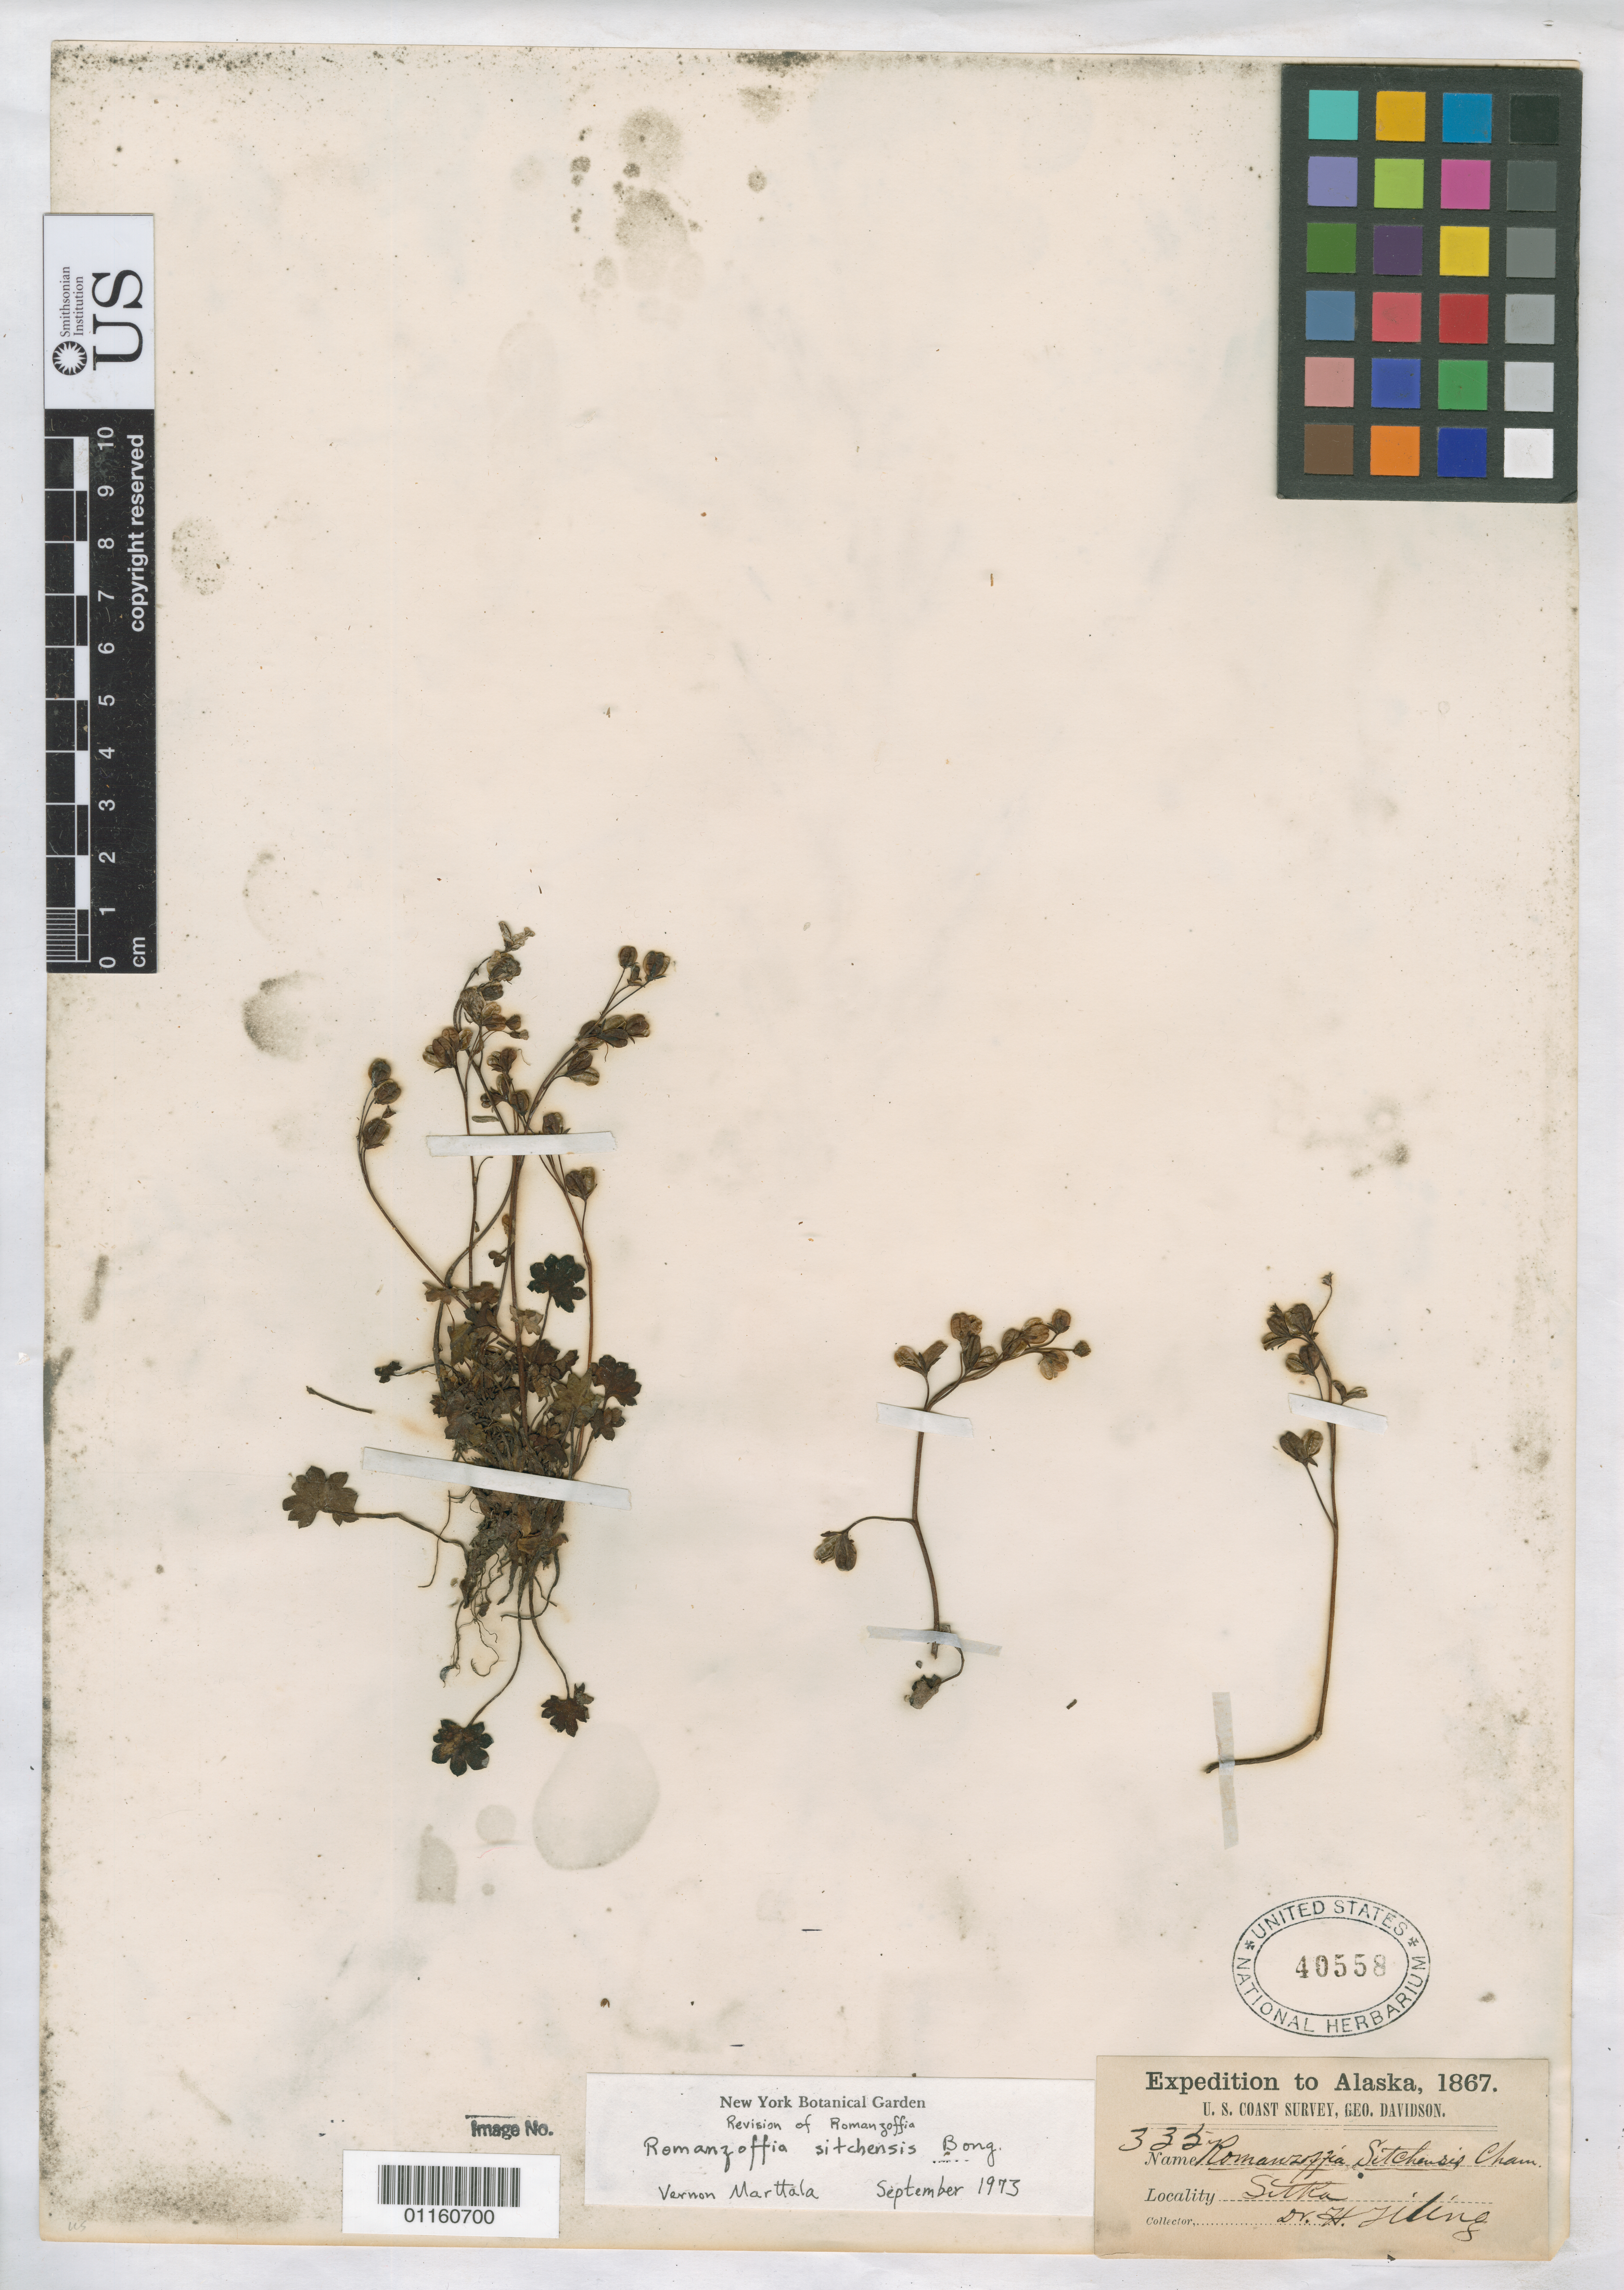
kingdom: Plantae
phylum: Tracheophyta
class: Magnoliopsida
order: Boraginales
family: Hydrophyllaceae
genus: Romanzoffia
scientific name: Romanzoffia sitchensis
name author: Bong.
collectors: H .S. T. Tiling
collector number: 333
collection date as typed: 1867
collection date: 1867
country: United States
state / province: Alaska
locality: Sitka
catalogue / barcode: US 40558